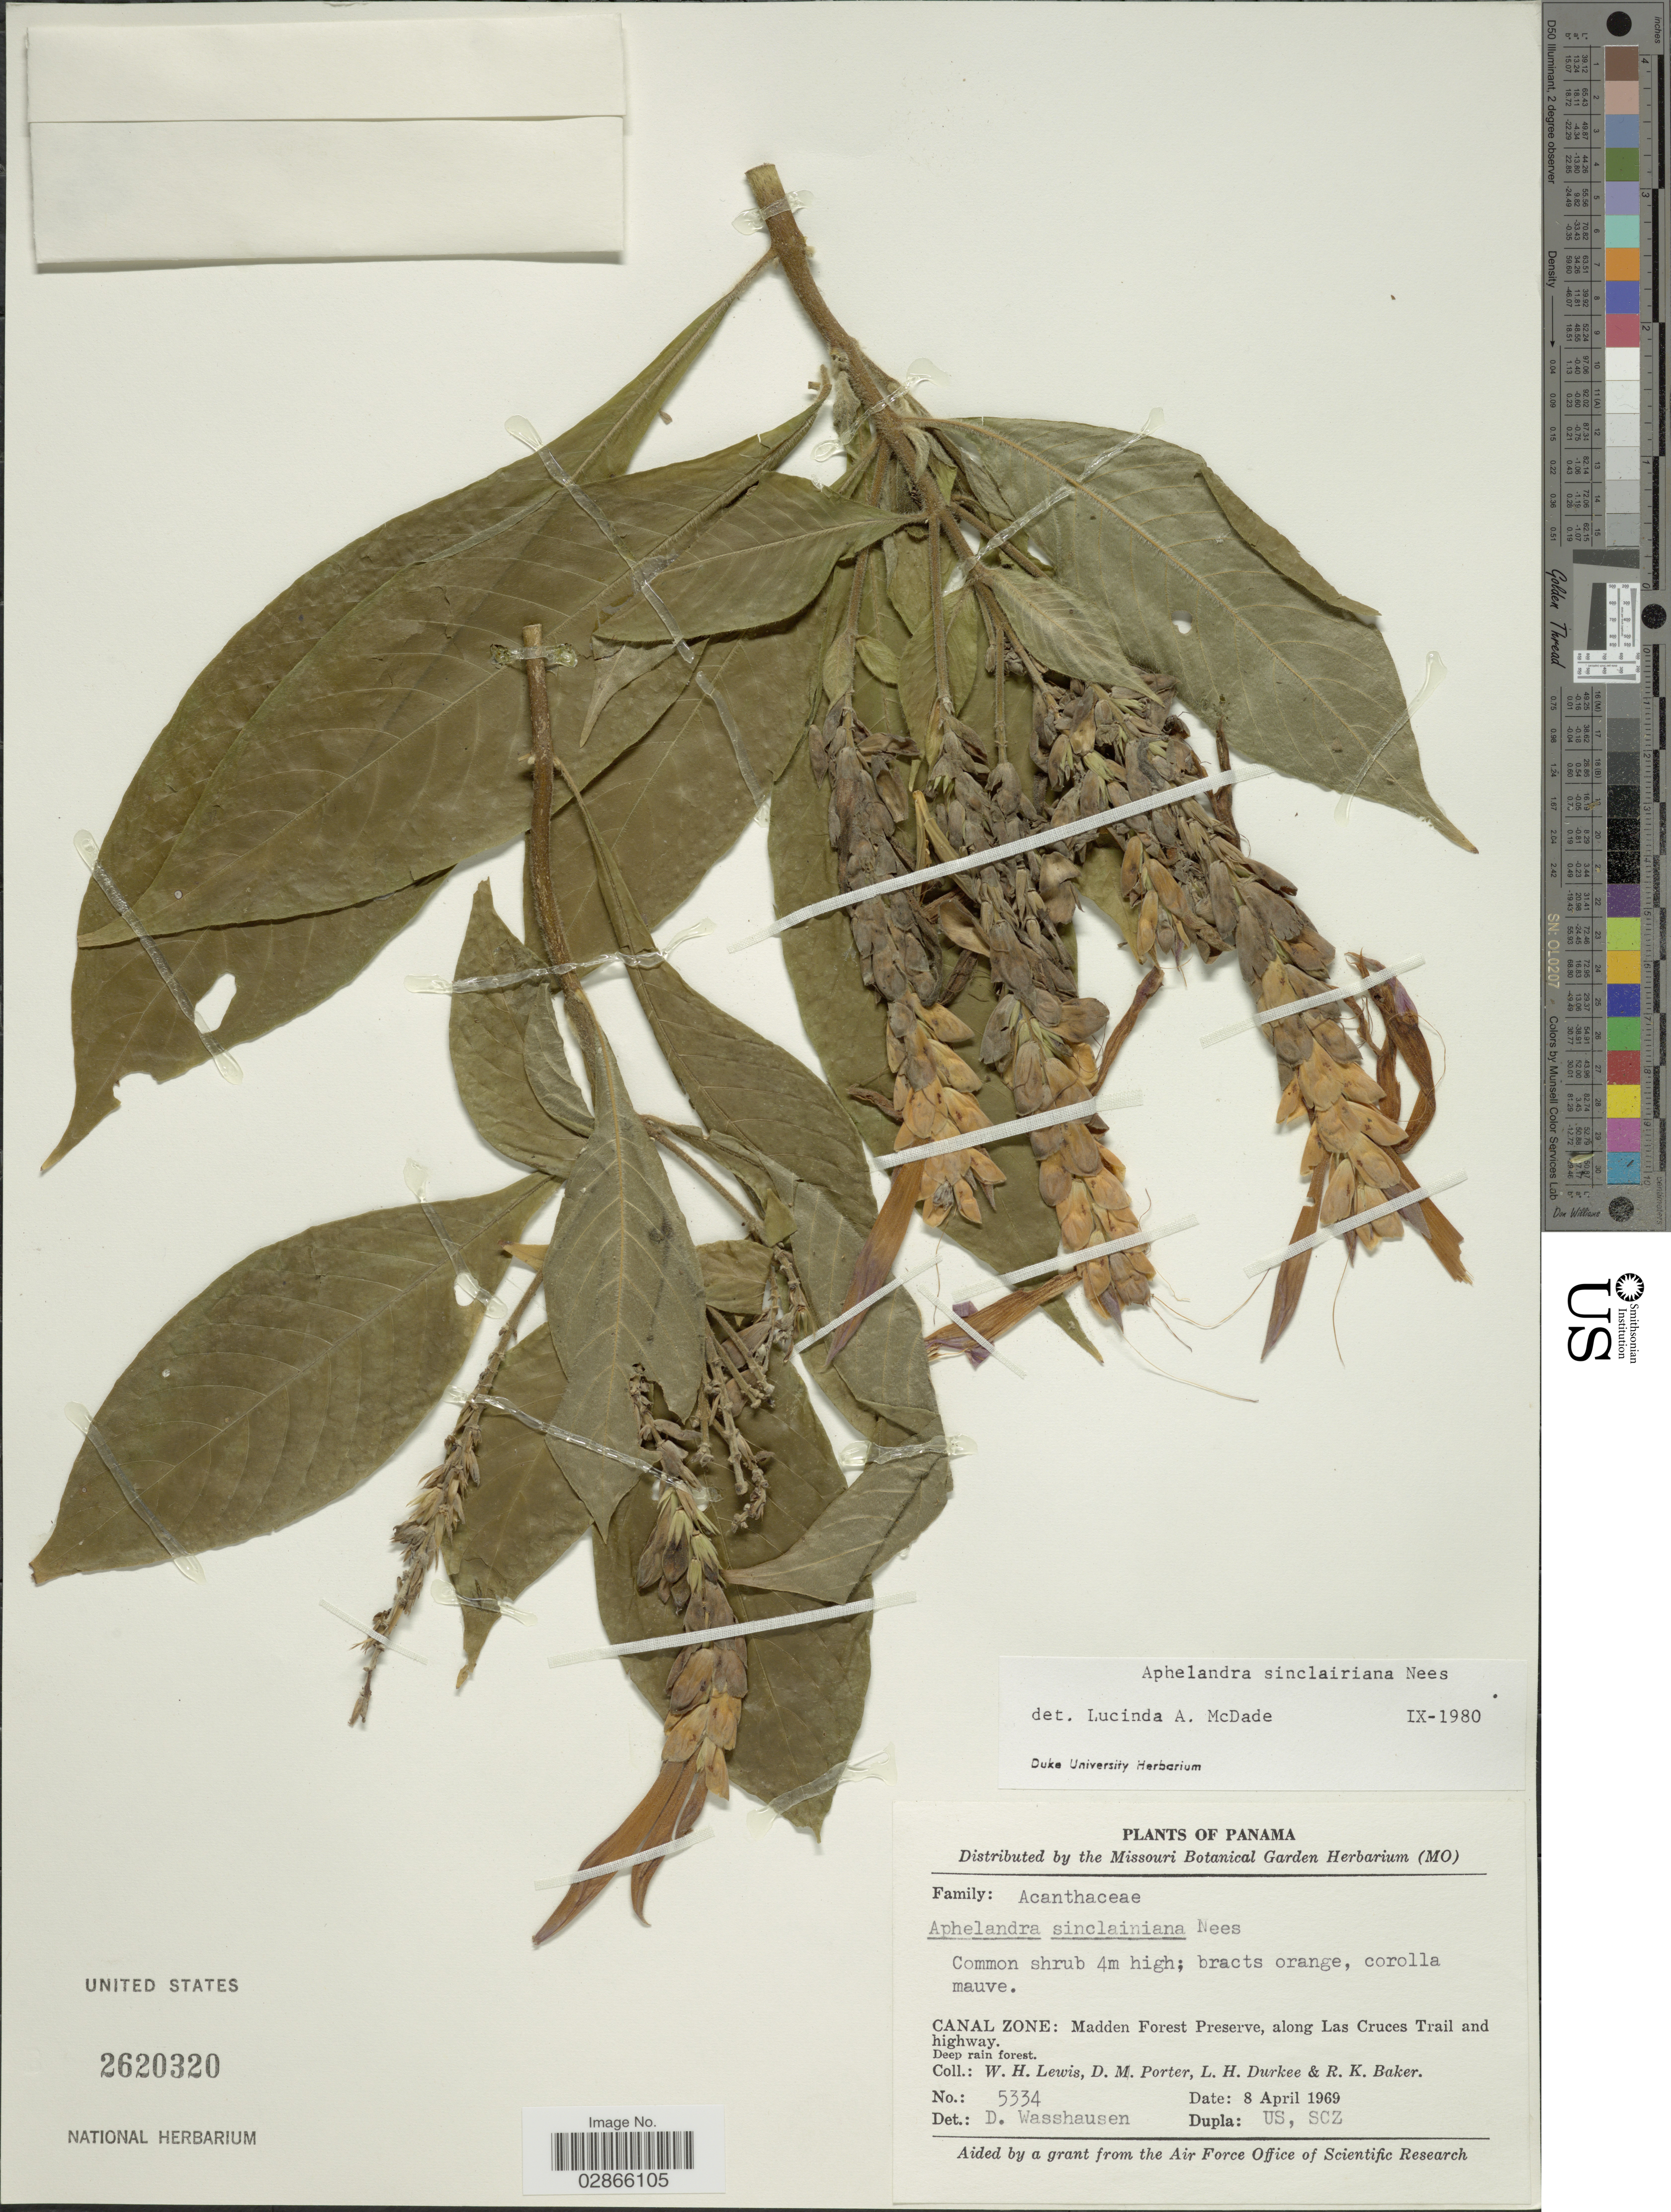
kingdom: Plantae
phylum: Tracheophyta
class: Magnoliopsida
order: Lamiales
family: Acanthaceae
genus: Aphelandra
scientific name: Aphelandra sinclairiana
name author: Nees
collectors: W. H. Lewis, D. Porter, L. H. Durkee & R. K. Baker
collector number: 5334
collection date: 1969-04-08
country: Panama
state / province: Colón / Panamá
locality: Canal Zone: Madden Forest Preserve, along Las Cruces Trail and highway.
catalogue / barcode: US 2620320